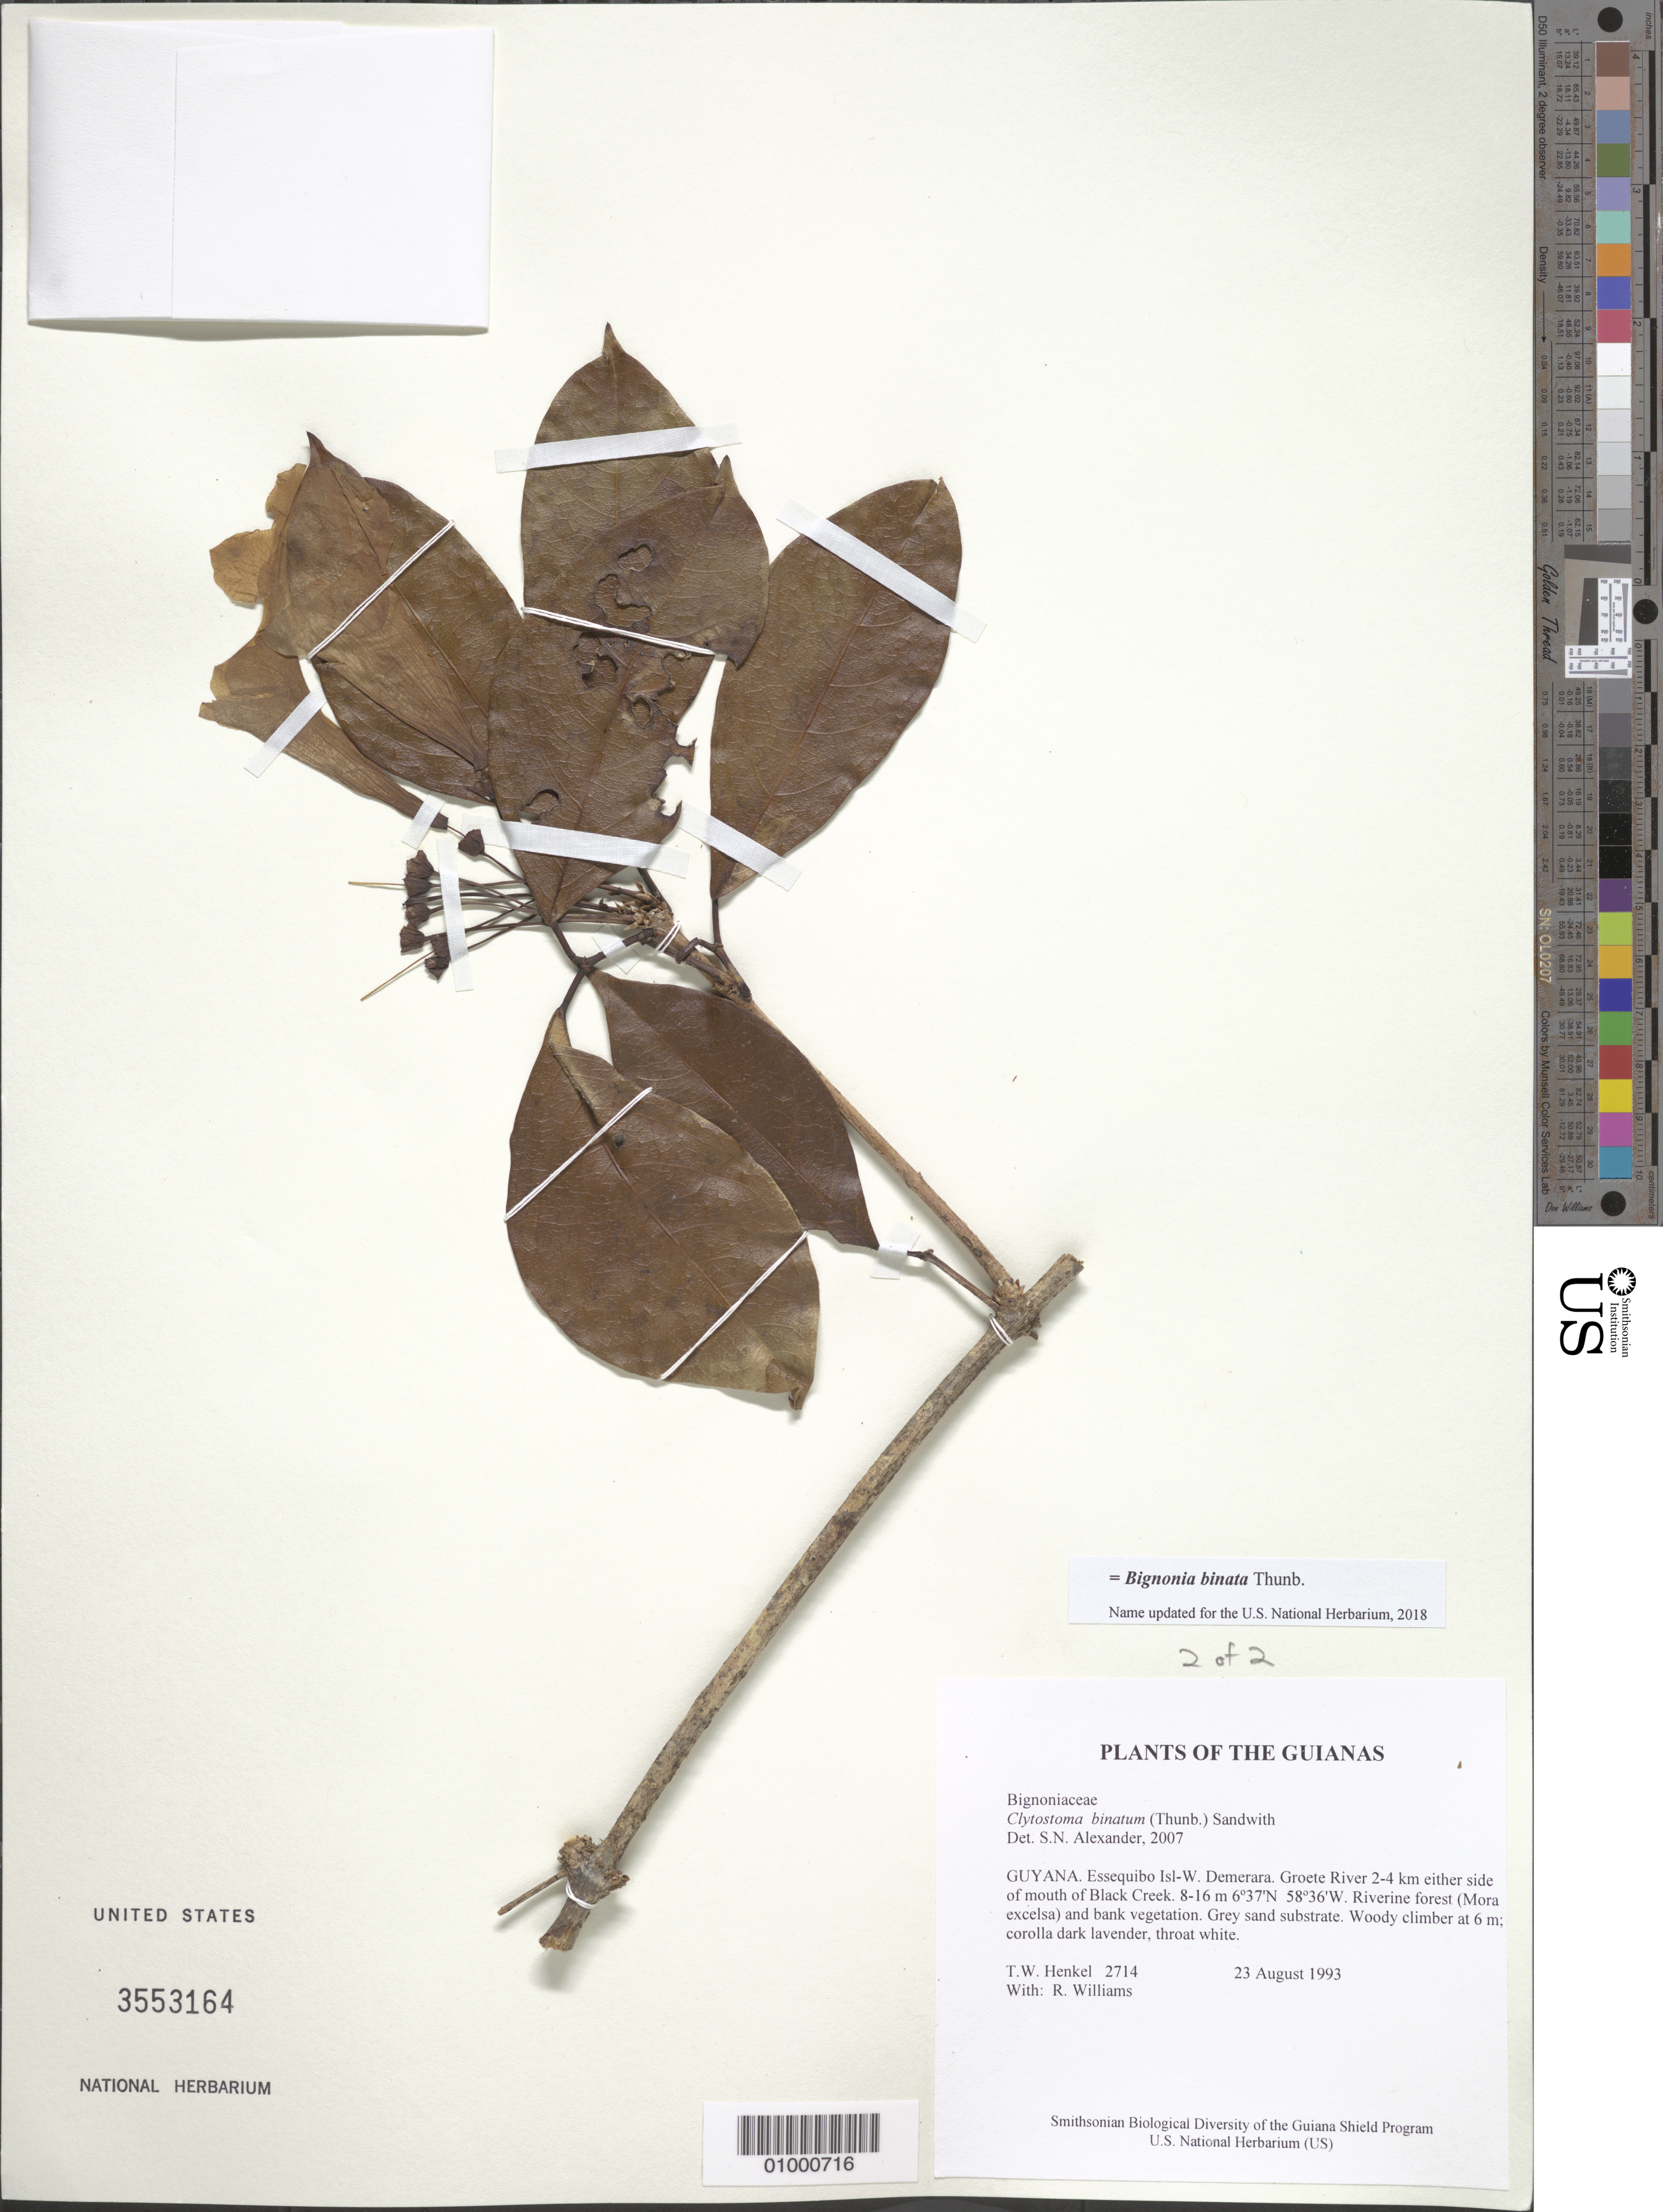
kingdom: Plantae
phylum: Tracheophyta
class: Magnoliopsida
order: Lamiales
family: Bignoniaceae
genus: Bignonia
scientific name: Bignonia binata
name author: Thunb.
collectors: T. Henkel & R. Williams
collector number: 2714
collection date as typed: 23 August 1993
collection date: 1993-08-23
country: Guyana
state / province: Essequibo Isl-W. Demerara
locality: Groete River 2-4 km either side of mouth of Black Creek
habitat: Riverine forest (Mora excelsa) and bank vegetation. Grey sand substrate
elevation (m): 8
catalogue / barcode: US 3553164